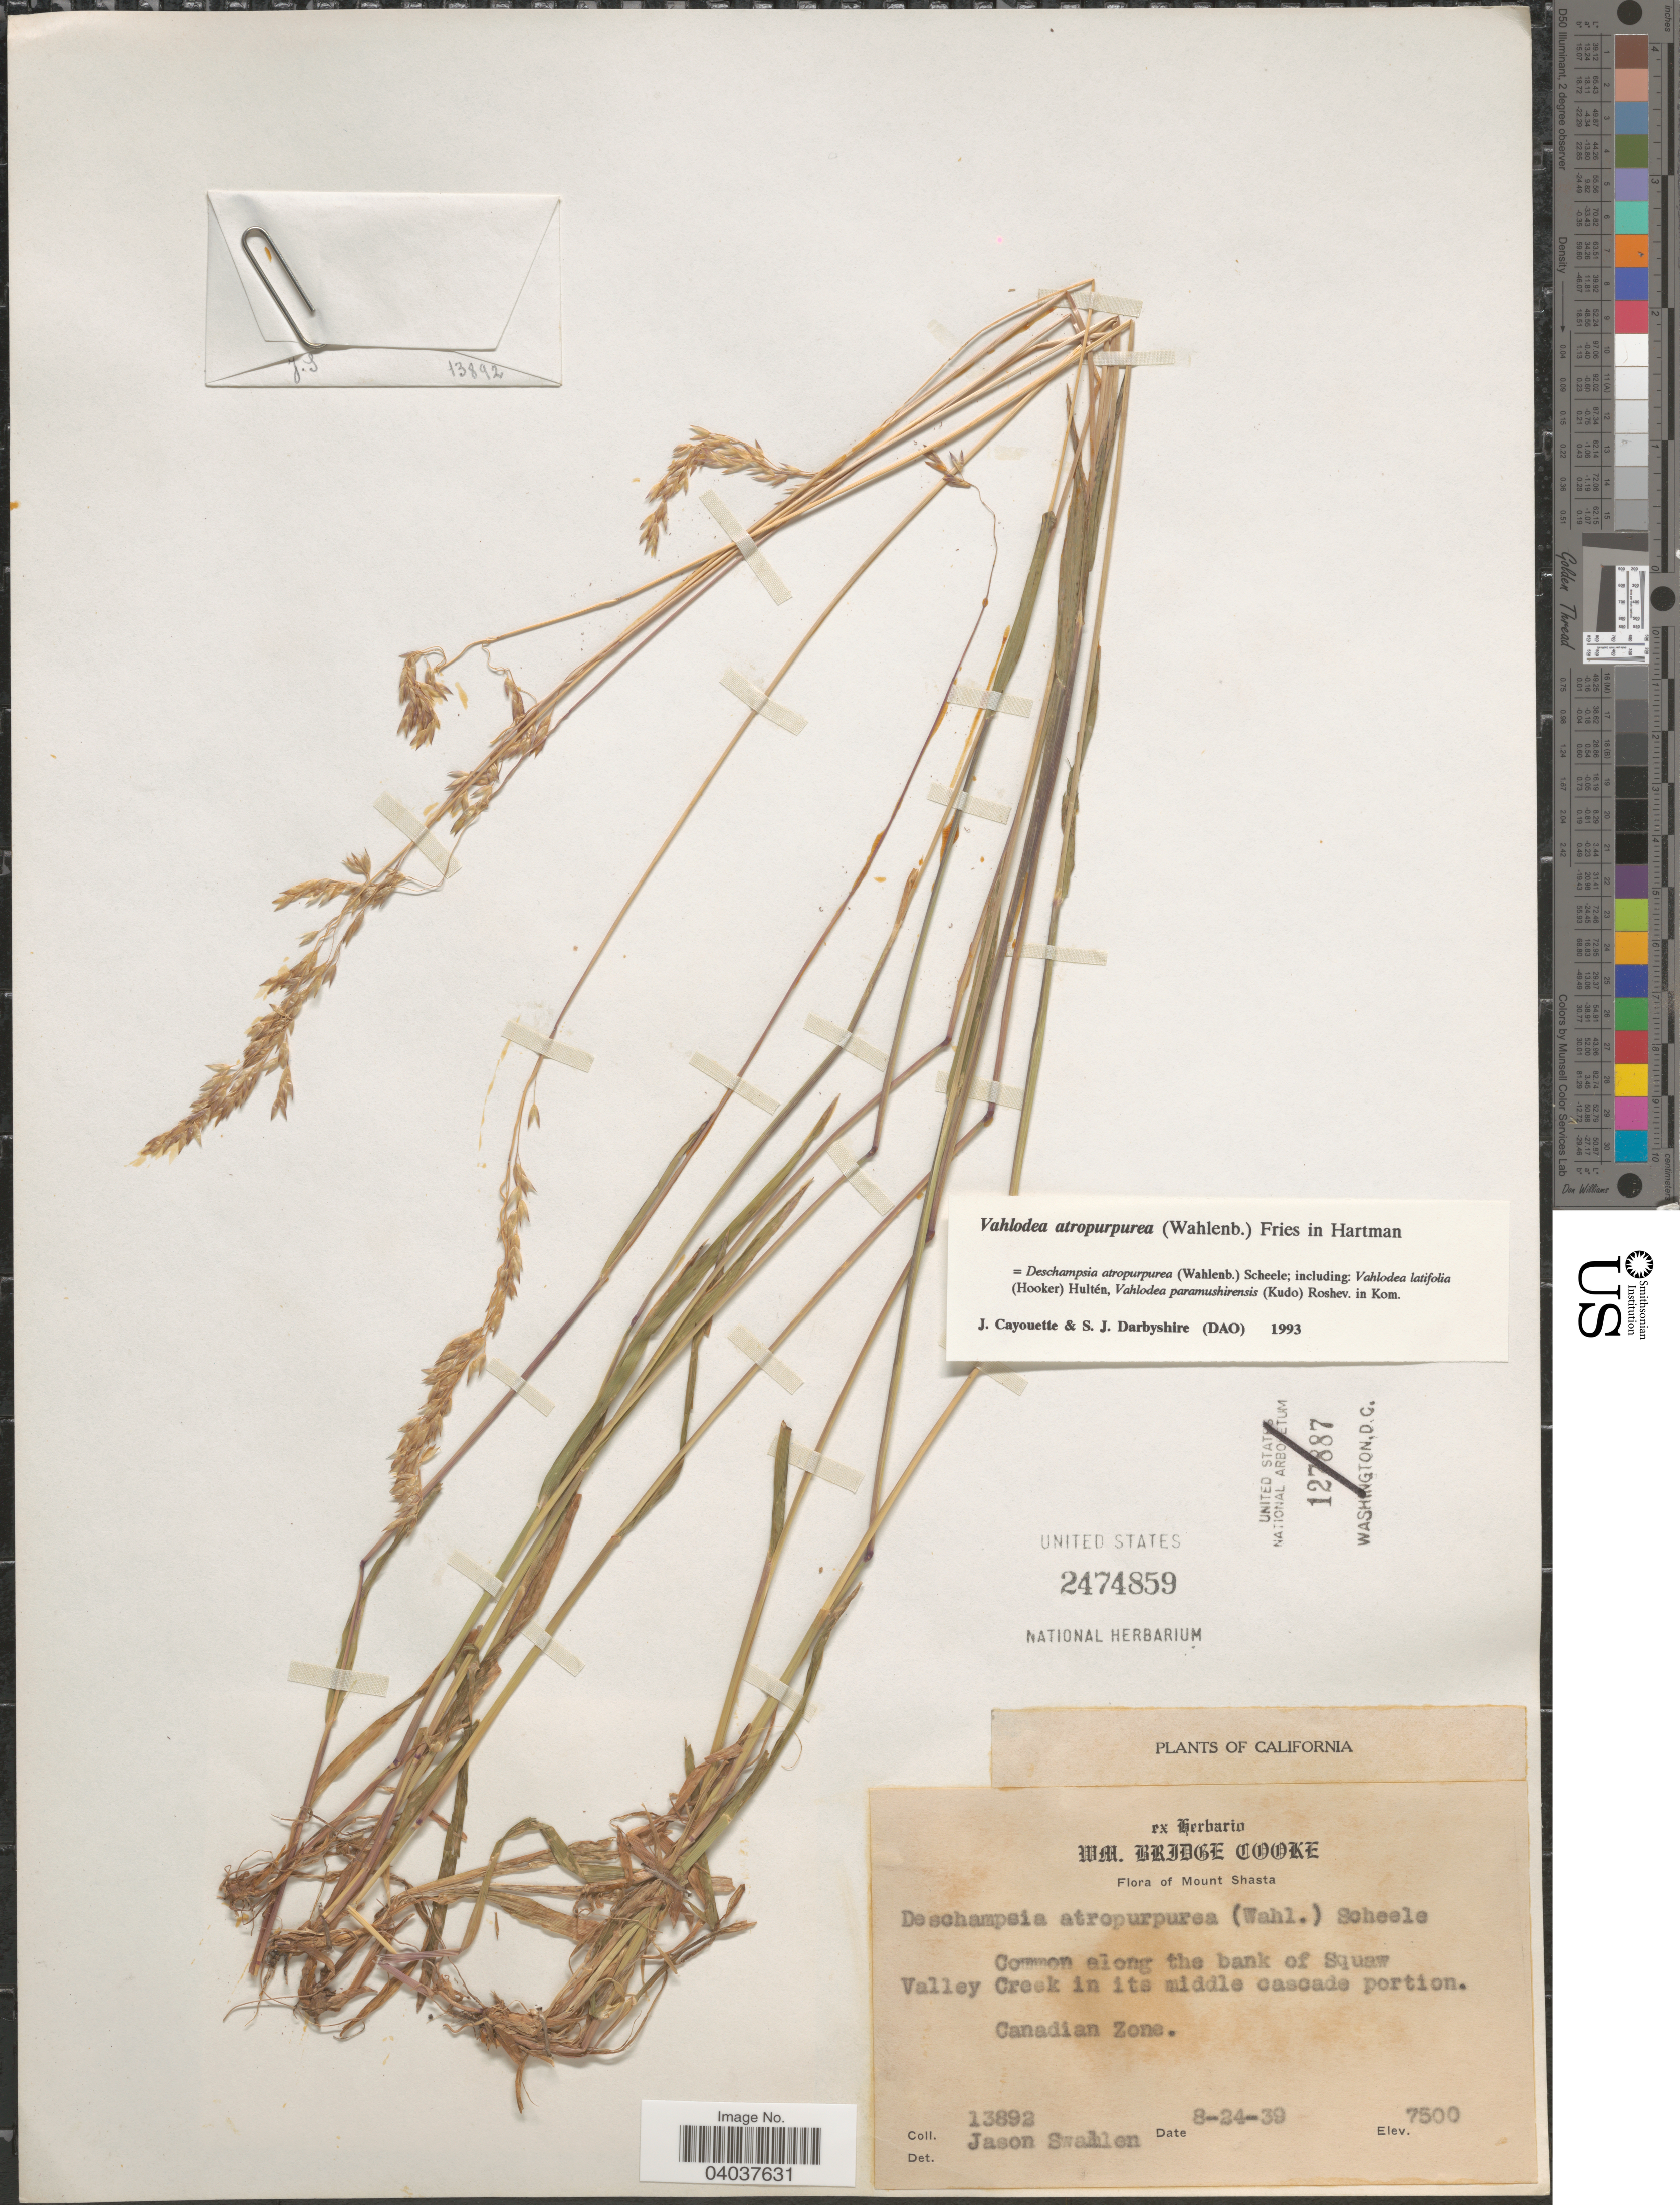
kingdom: Plantae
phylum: Tracheophyta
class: Liliopsida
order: Poales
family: Poaceae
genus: Vahlodea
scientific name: Vahlodea atropurpurea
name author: (Wahlenb.) Fr. ex Hartm.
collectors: J. R. Swallen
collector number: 13892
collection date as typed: Transcribed d/m/y: 24/8/39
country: United States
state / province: California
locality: Mount Shasta. Common along the bank of Squaw Valley Creek in its middle cascade portion. Canadian Zone.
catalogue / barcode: US 2474859